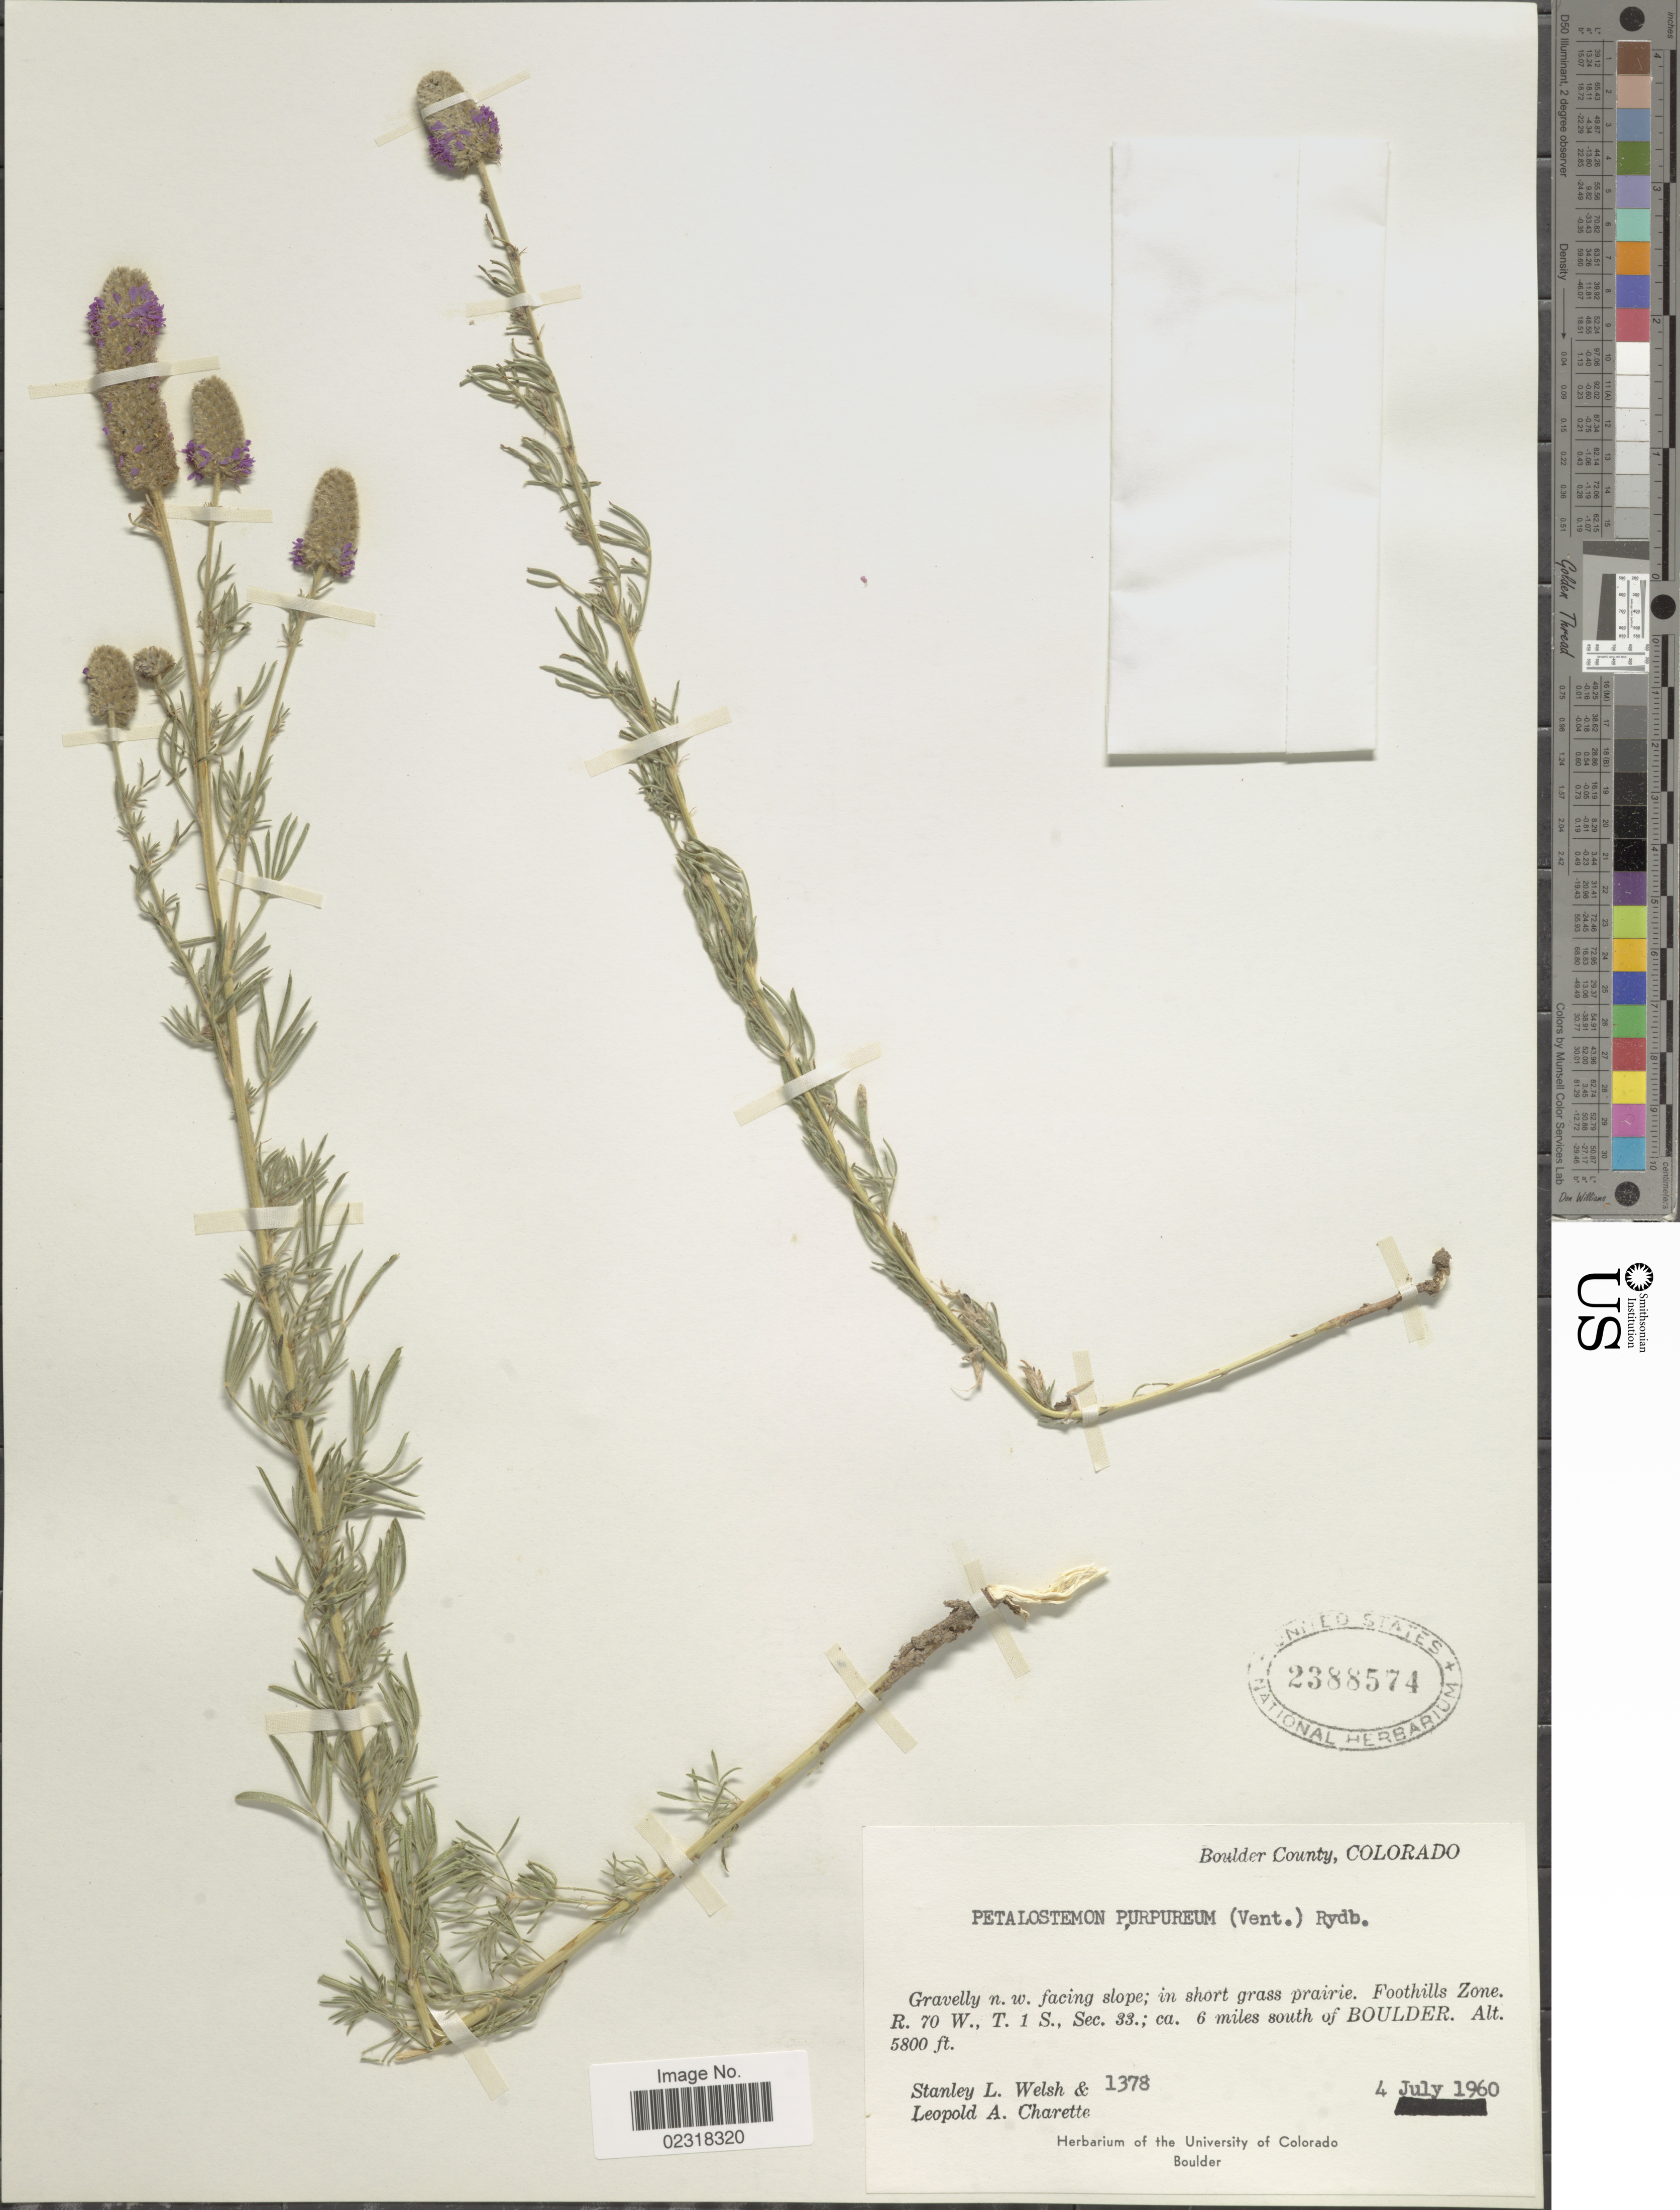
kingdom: Plantae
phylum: Tracheophyta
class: Magnoliopsida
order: Fabales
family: Fabaceae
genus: Dalea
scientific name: Dalea purpurea var. purpurea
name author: Vent.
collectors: S. Welsh & L. A. Charette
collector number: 1378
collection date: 1960-07-04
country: United States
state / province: Colorado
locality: Boulder County, Gravelly n.w. facing slope; in short grass prairie. Foothills Zone. R. 70 W., T. 1 S., Sec. 33; ca. 6 miles south of Boulder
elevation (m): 1768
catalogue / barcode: US 2388574